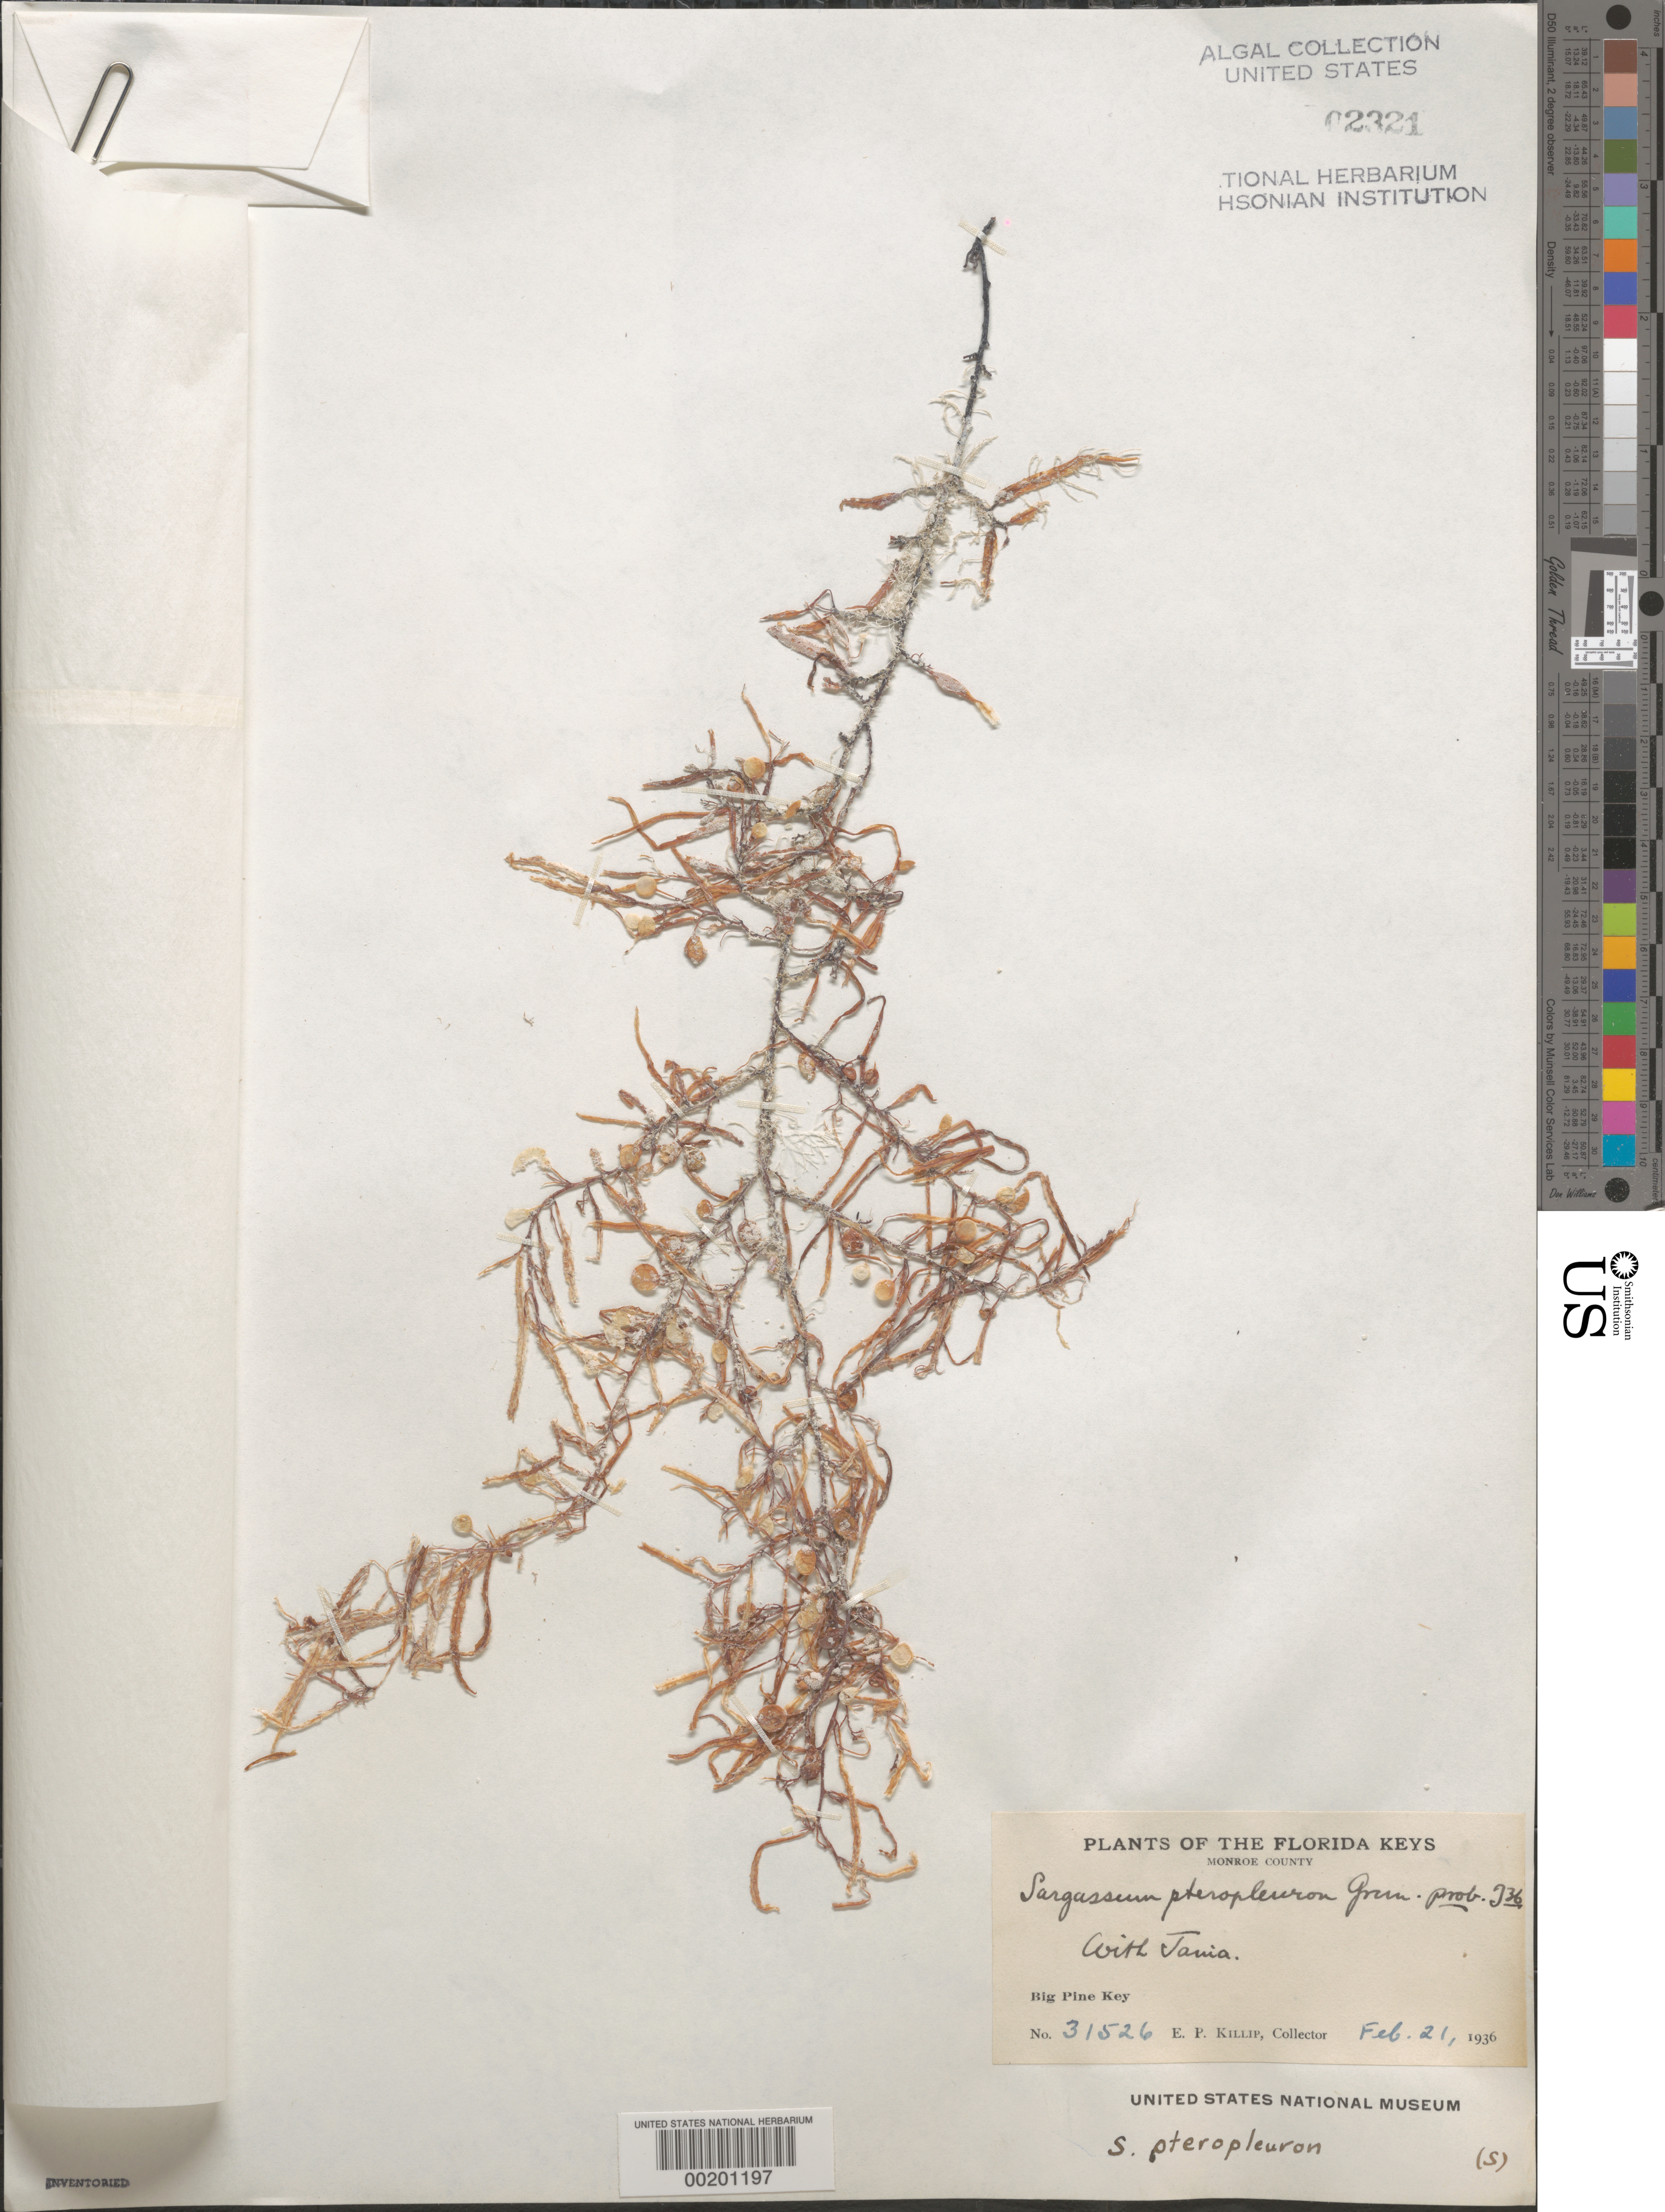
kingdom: Chromista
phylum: Ochrophyta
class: Phaeophyceae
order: Fucales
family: Sargassaceae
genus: Sargassum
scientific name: Sargassum pteropleuron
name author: Grunow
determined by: Taylor, William R.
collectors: E. P. Killip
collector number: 31526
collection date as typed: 21 Feb 1936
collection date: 1936-02-21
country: United States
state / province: Florida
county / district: Monroe County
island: Big Pine Key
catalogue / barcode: US 2321